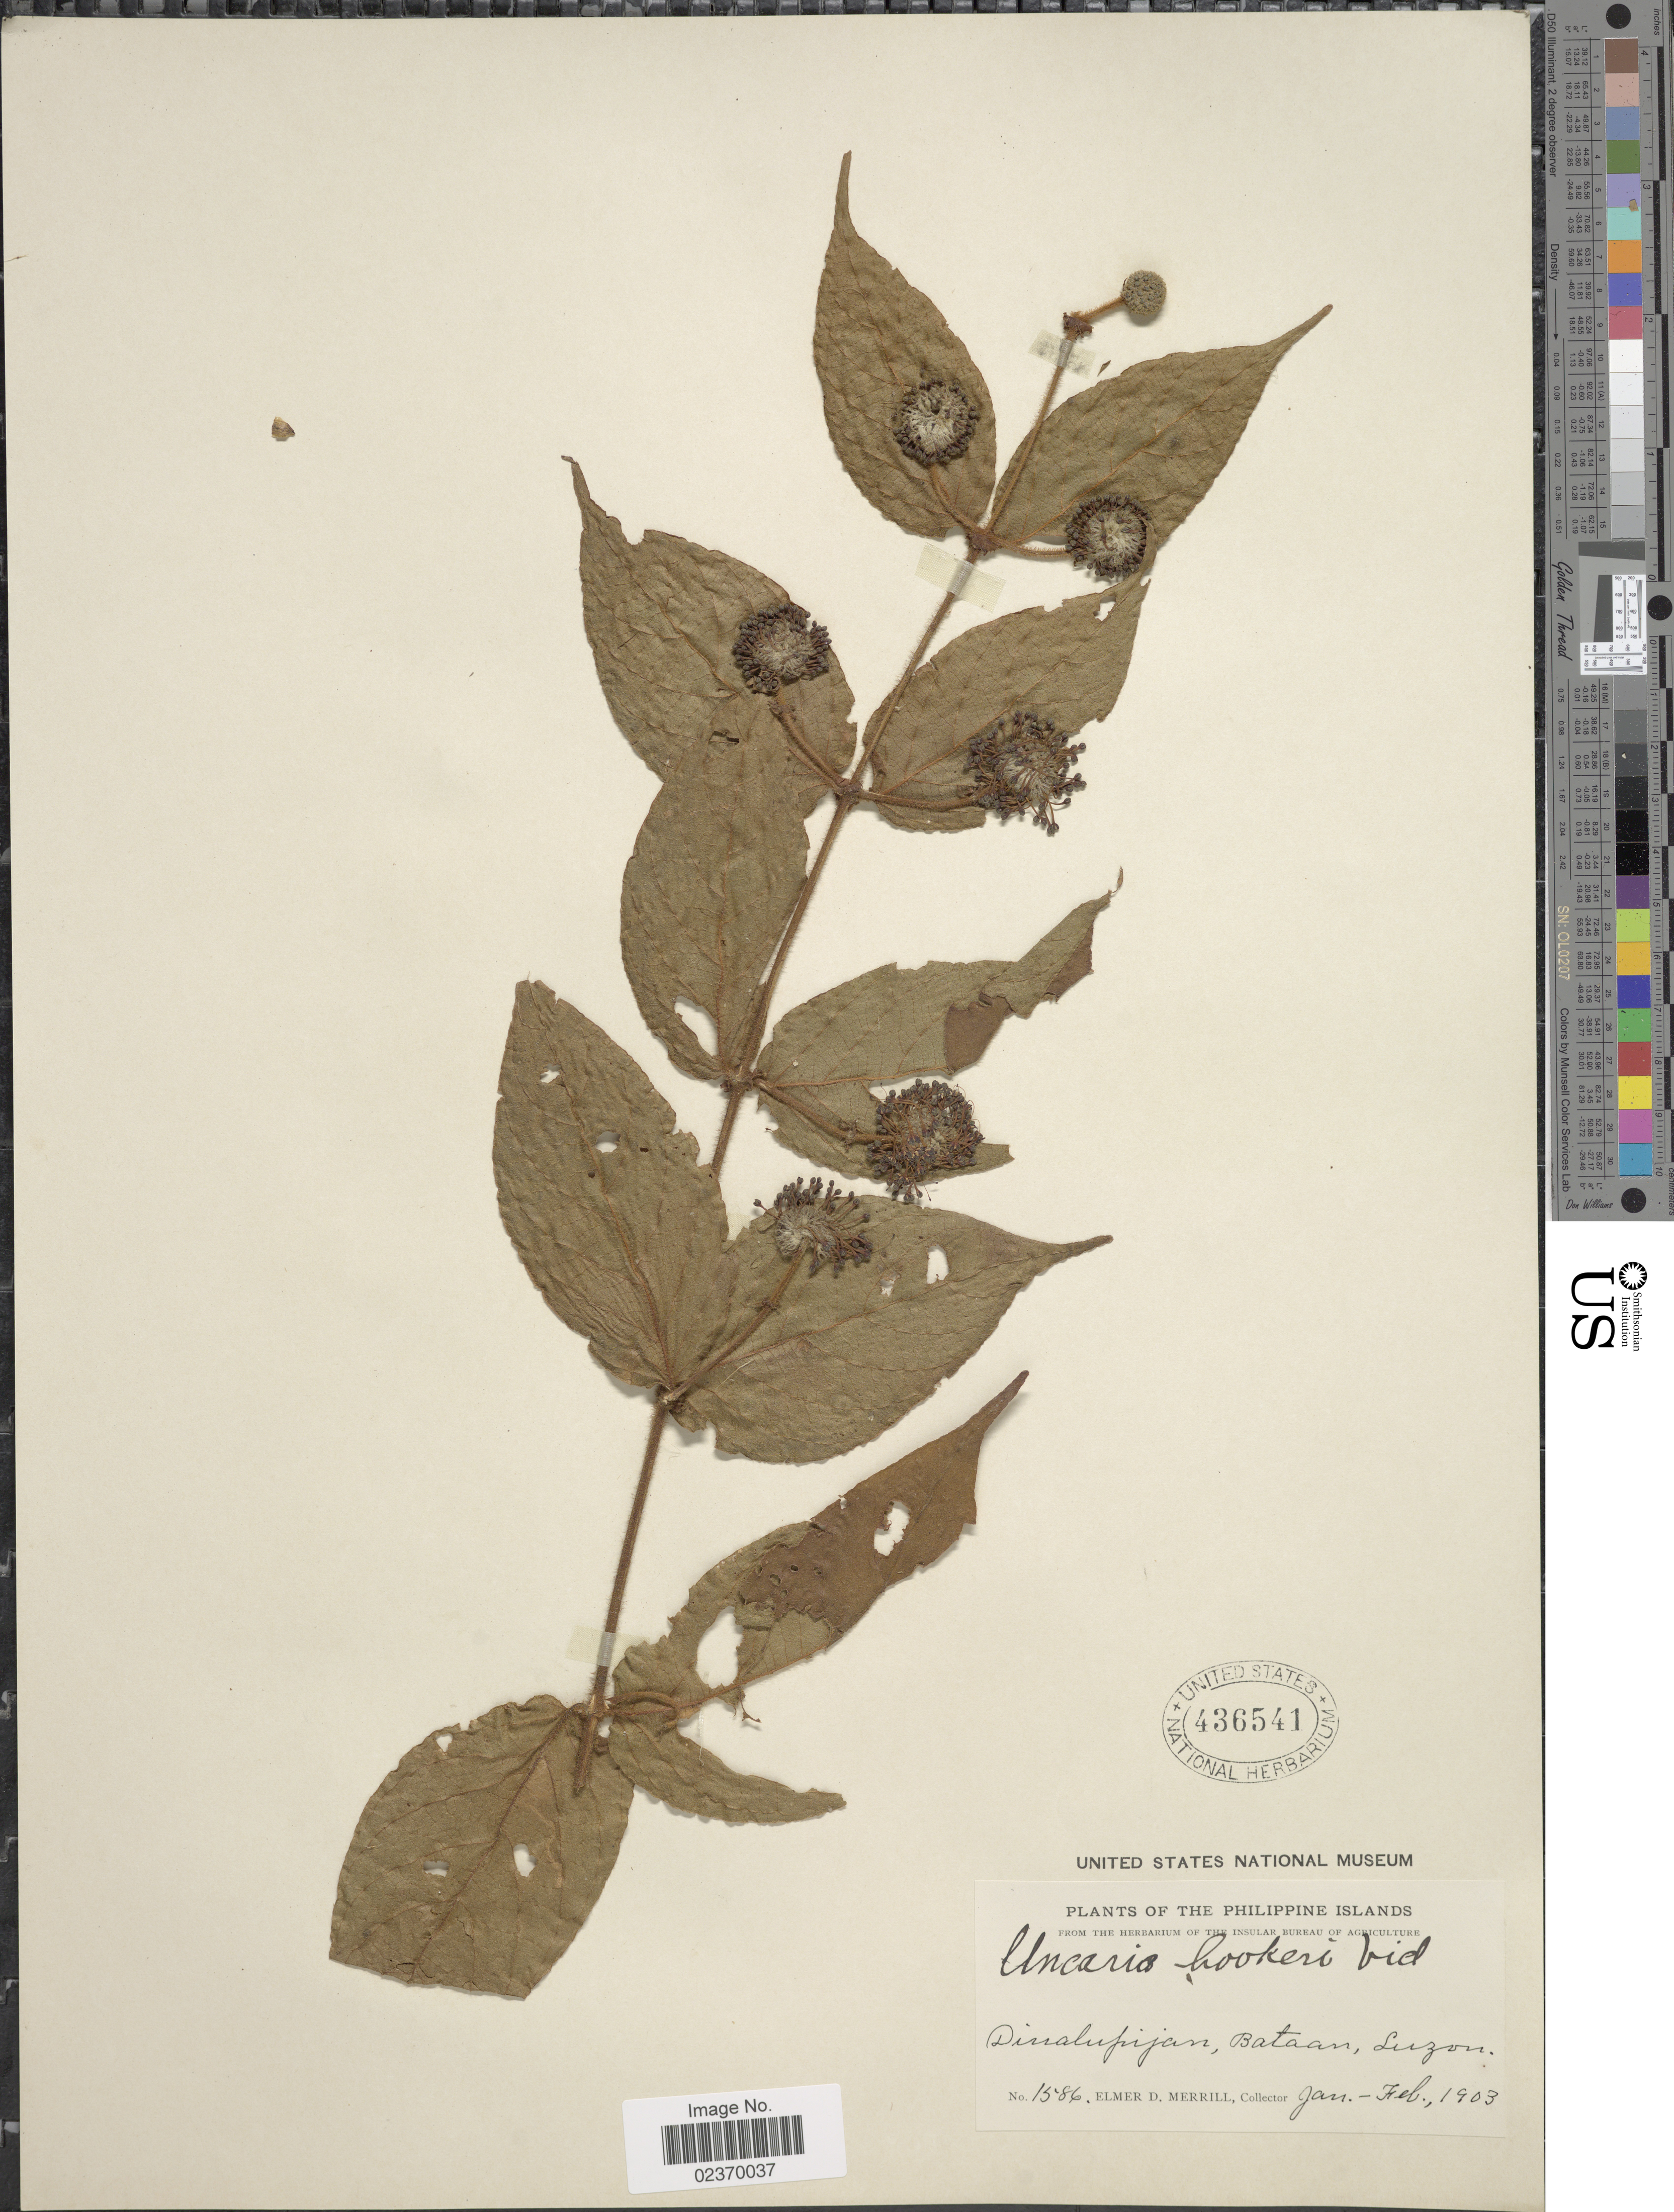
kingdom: Plantae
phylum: Tracheophyta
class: Magnoliopsida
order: Gentianales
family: Rubiaceae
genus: Uncaria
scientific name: Uncaria perrottetii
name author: (A. Rich.) Merr.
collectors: E. D. Merrill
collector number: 1586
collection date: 1903-01/1903-02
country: Philippines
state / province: Cagayan Valley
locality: The Philippine Islands, Dinalupijan, Bataan, Luzon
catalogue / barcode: US 436541